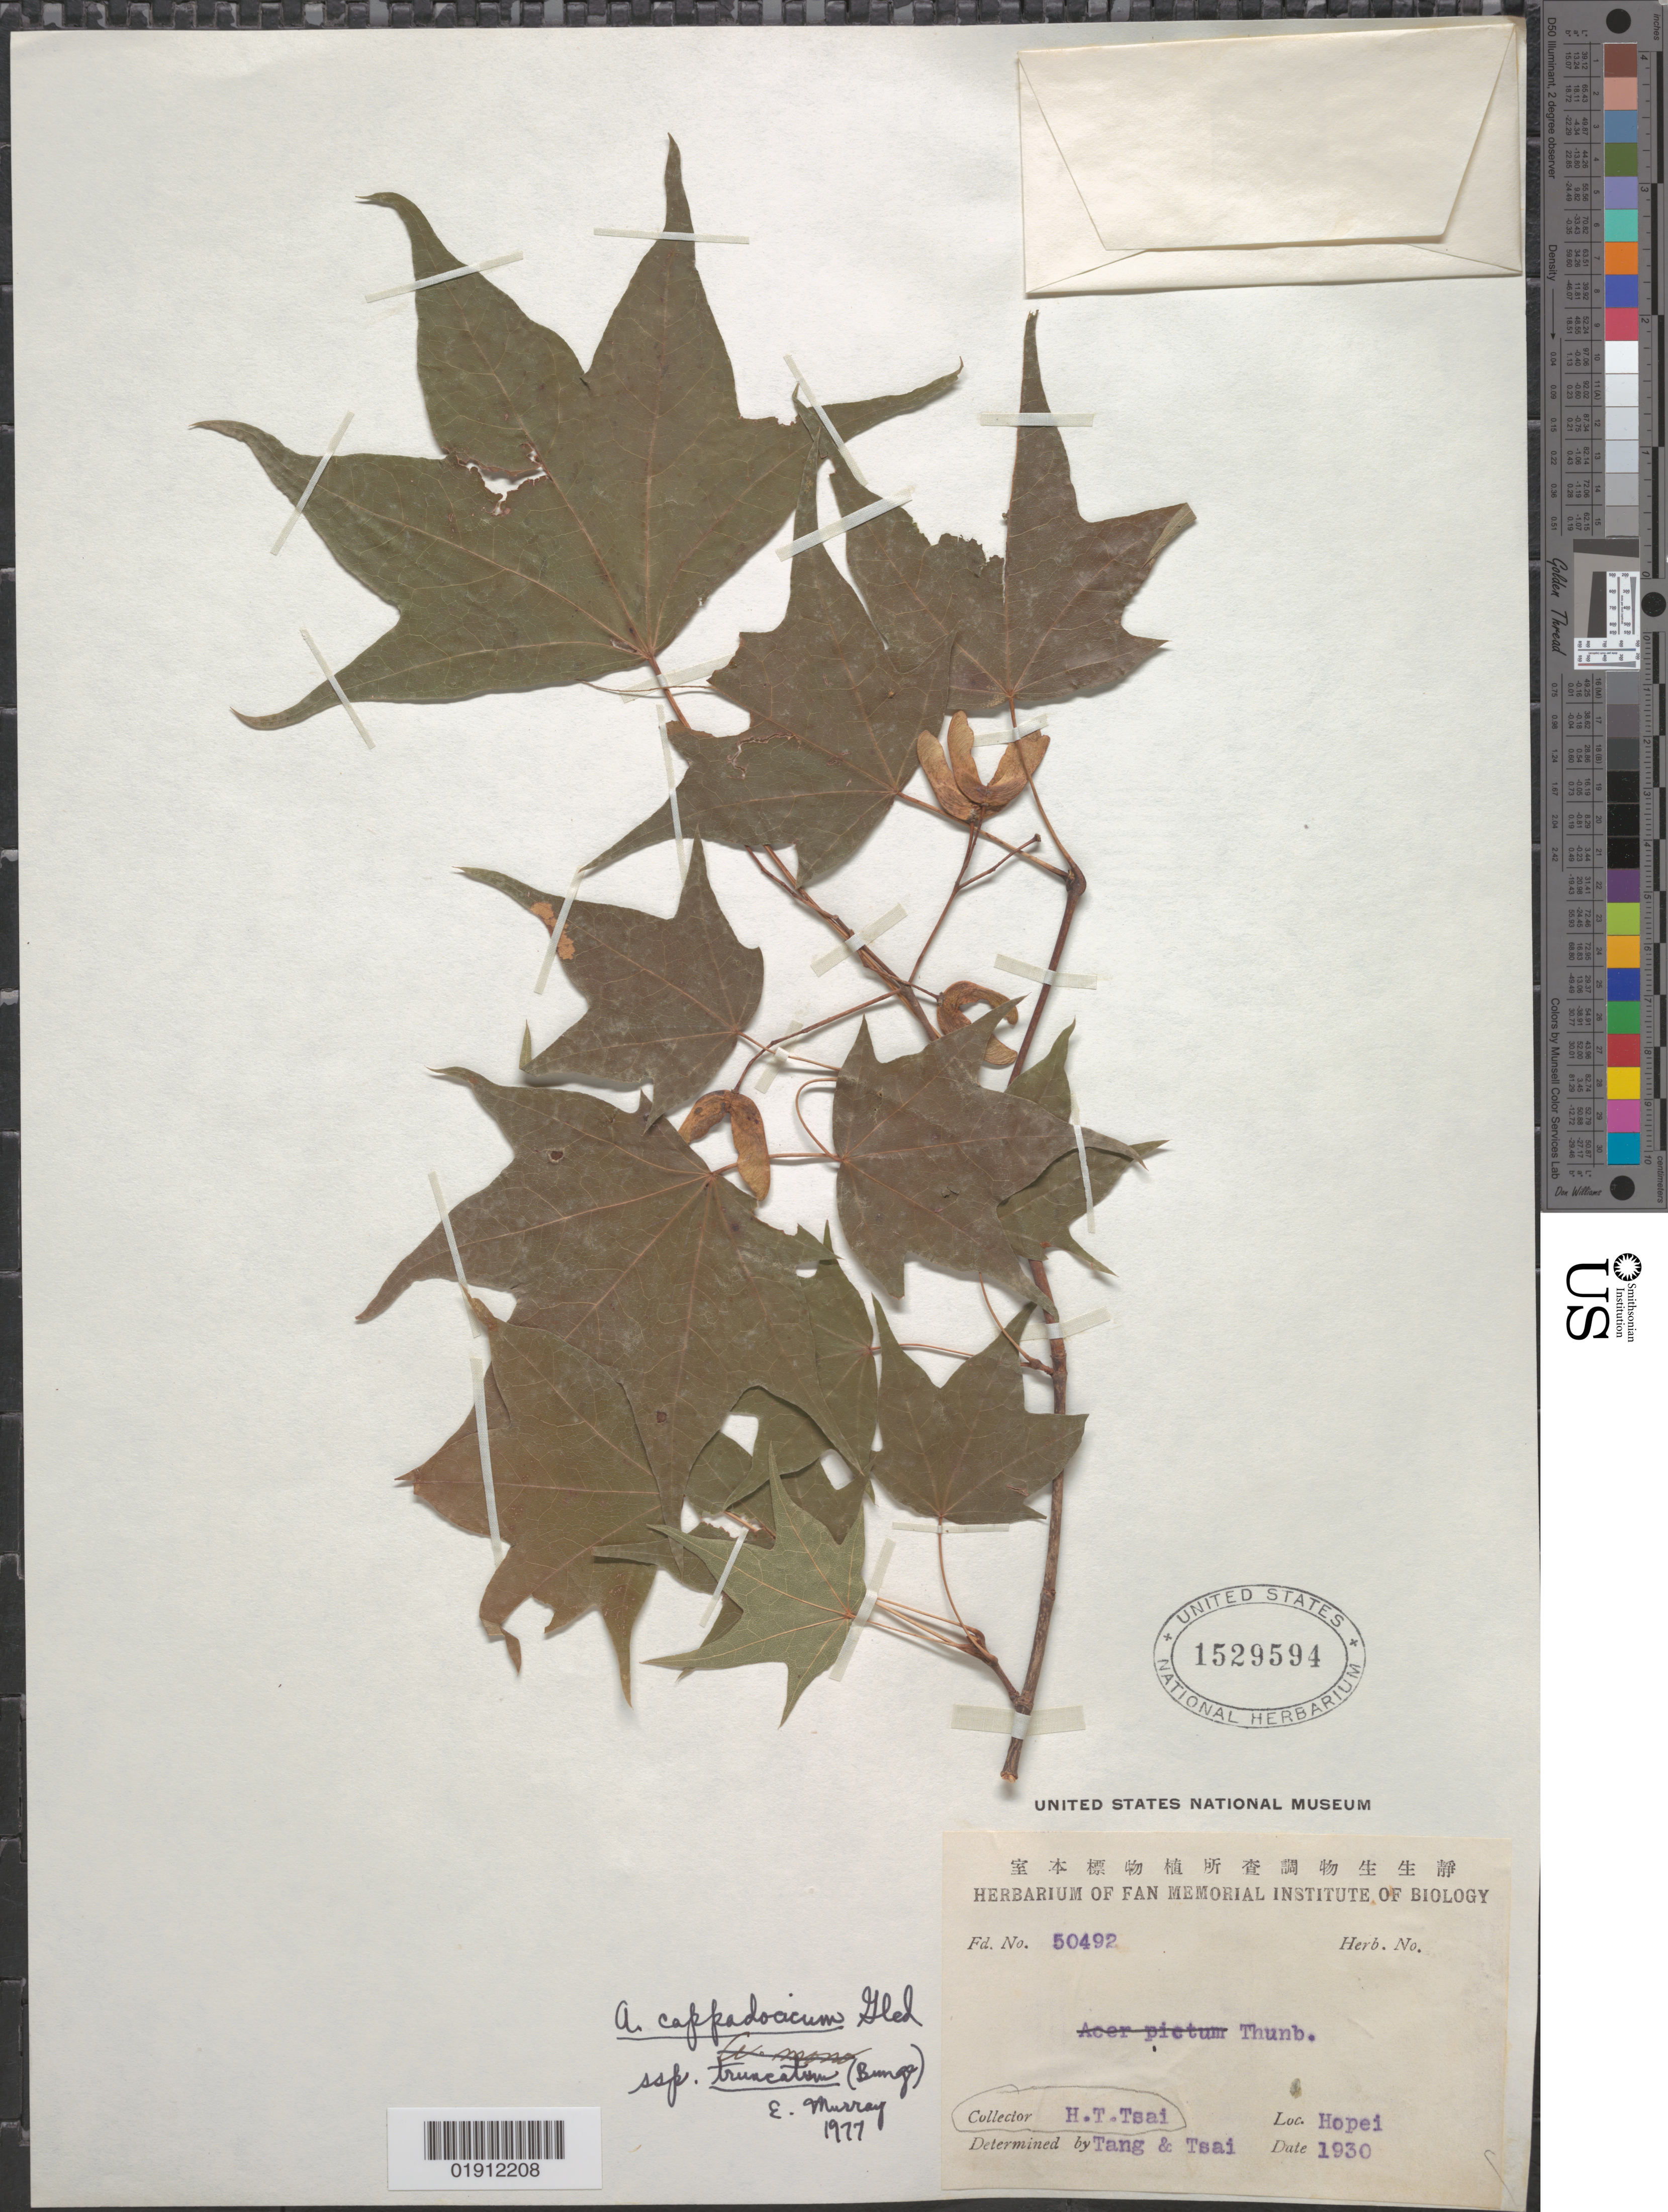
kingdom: Plantae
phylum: Tracheophyta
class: Magnoliopsida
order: Sapindales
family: Sapindaceae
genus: Acer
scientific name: Acer cappadocicum subsp. truncatum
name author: (Bunge) A.E. Murray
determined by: Murray, Edward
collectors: H. Tsai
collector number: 50492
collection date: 1930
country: China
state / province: Hebei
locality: Hopei [Hebei]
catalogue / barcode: US 1529594